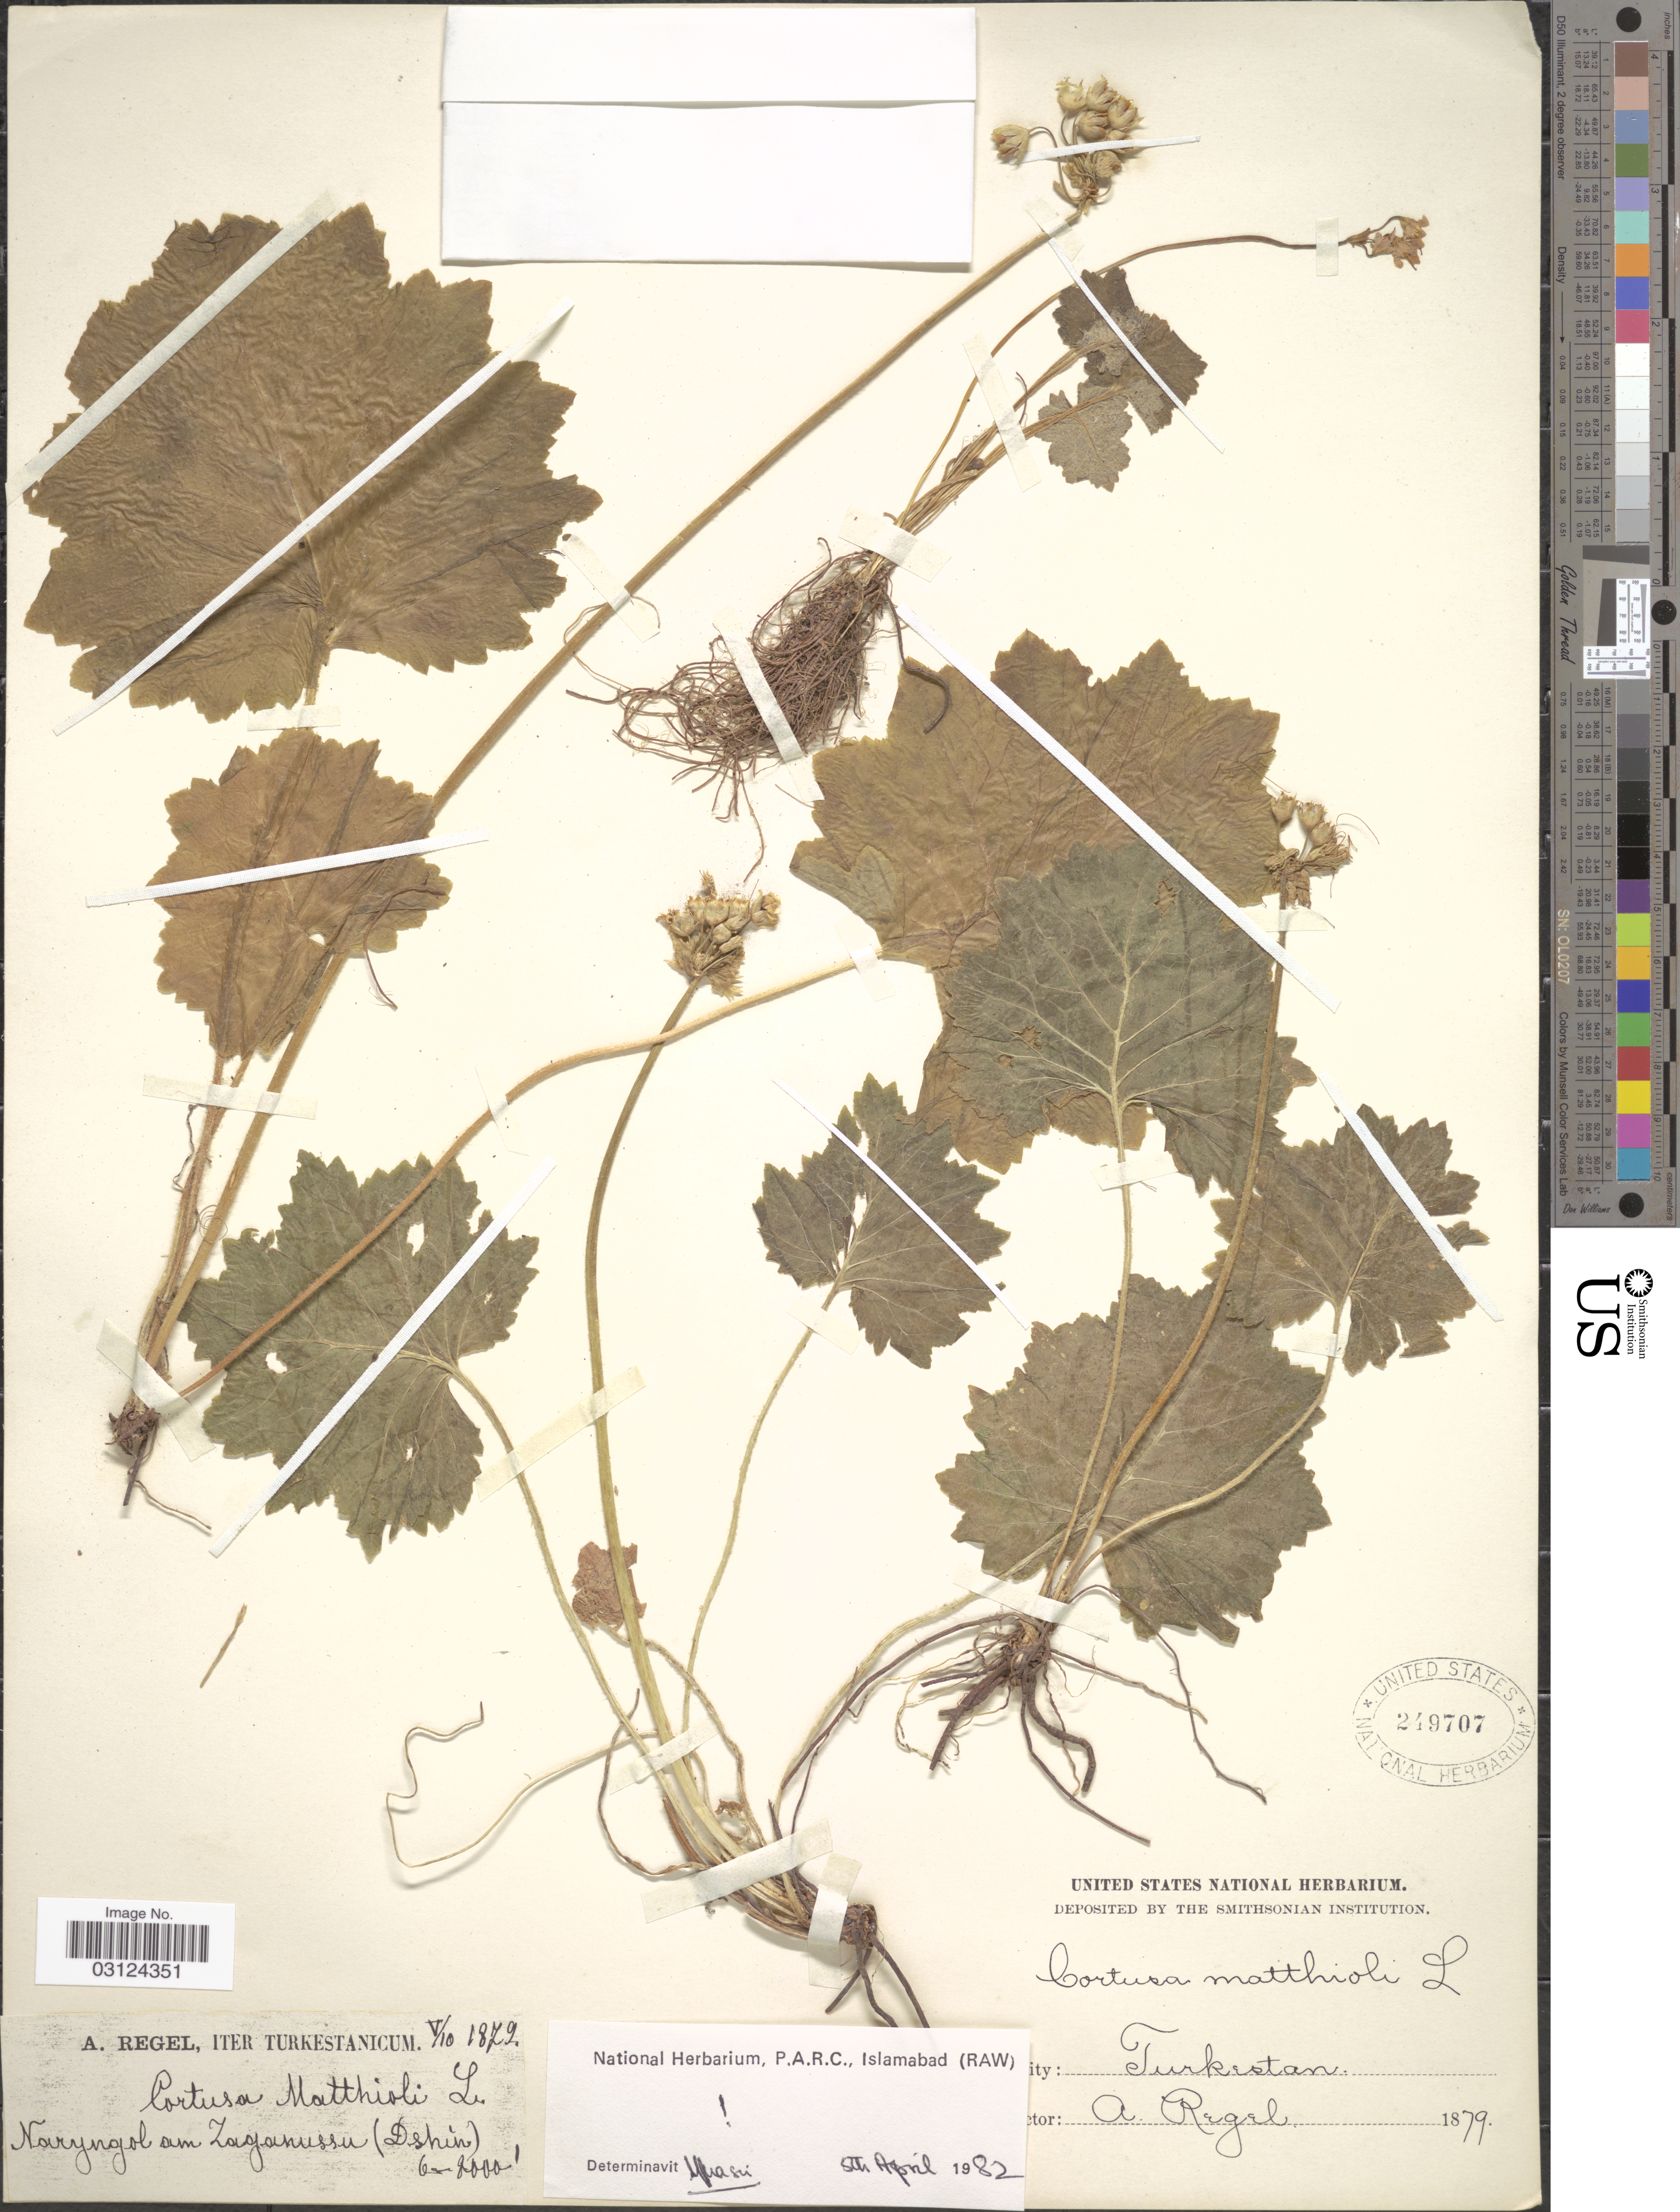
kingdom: Plantae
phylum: Tracheophyta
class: Magnoliopsida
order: Ericales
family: Primulaceae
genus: Cortusa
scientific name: Cortusa matthioli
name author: L.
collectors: A. Regel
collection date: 1879-05-10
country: Russian Federation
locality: Turkestan, Naryngol am Zaganussu (Dhsin).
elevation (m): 1829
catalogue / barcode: US 249707